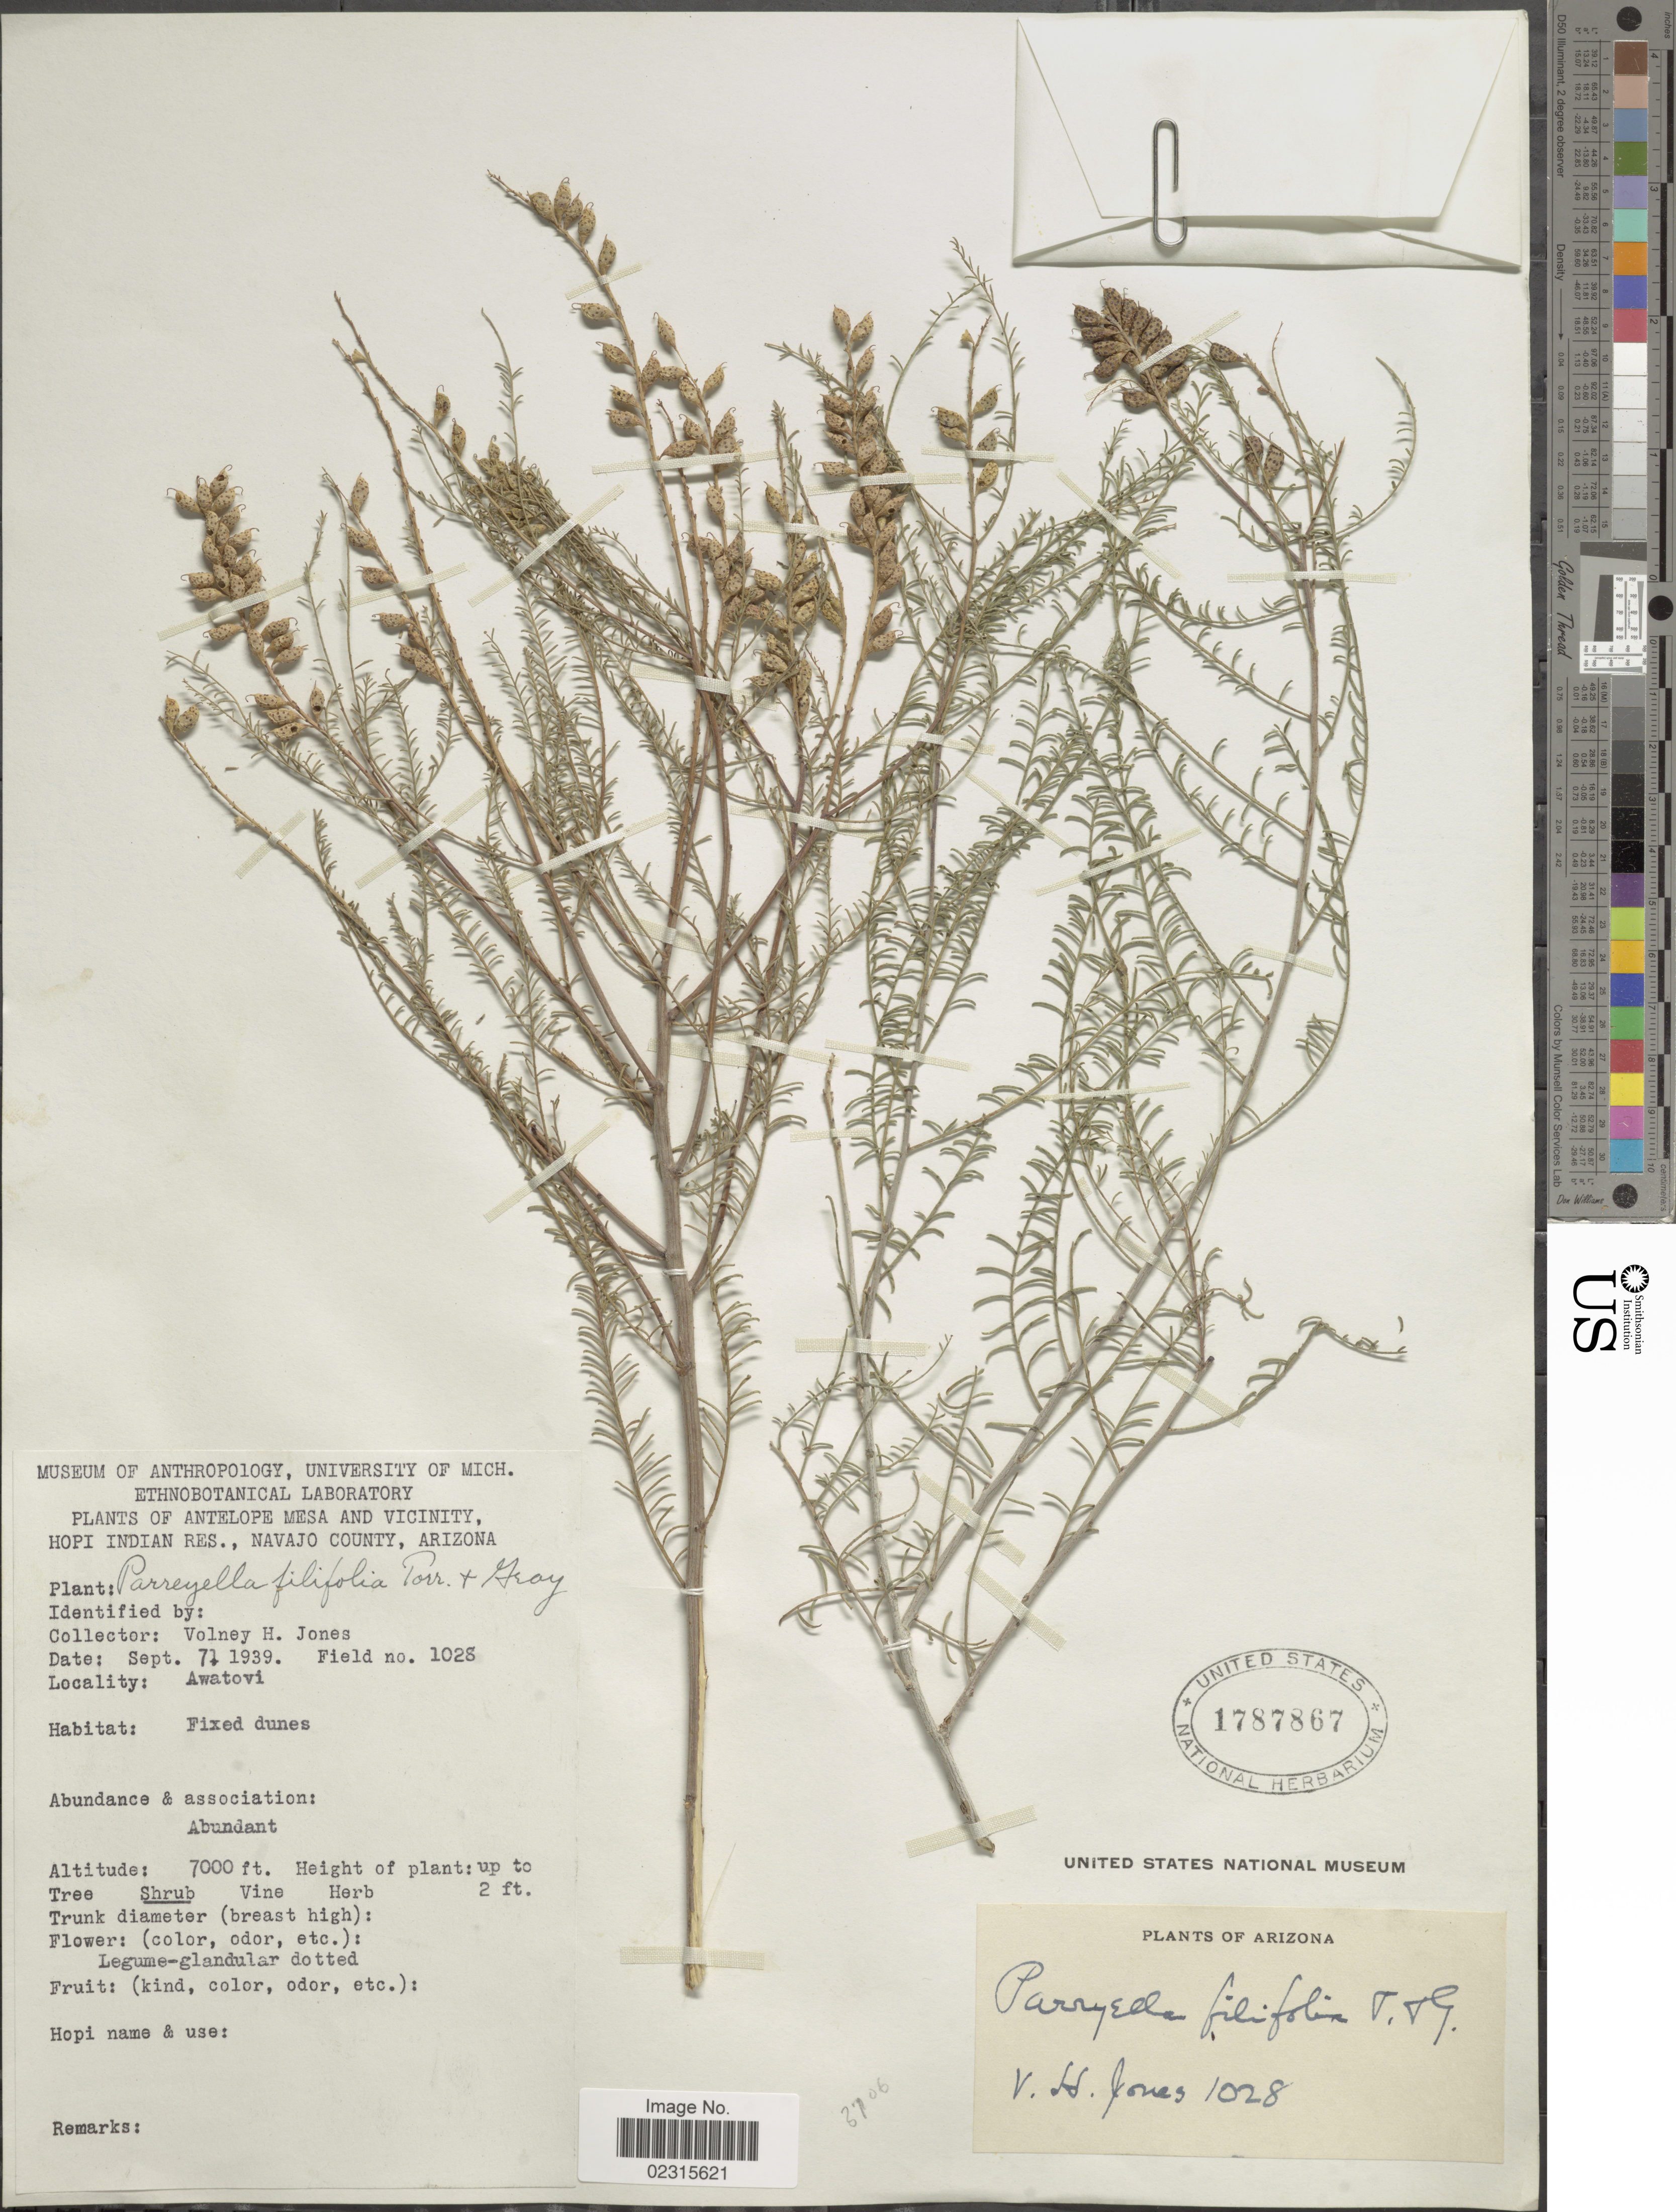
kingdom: Plantae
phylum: Tracheophyta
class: Magnoliopsida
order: Fabales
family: Fabaceae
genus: Parryella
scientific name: Parryella filifolia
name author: Torr. & A. Gray ex A. Gray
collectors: V. Jones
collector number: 1028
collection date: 1939-09-07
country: United States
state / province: Arizona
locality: Antelope Mesa and Vicinity, Hopi Indian Res., Navajo County, Arizona, Awatovi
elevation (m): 2134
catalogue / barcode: US 1787867